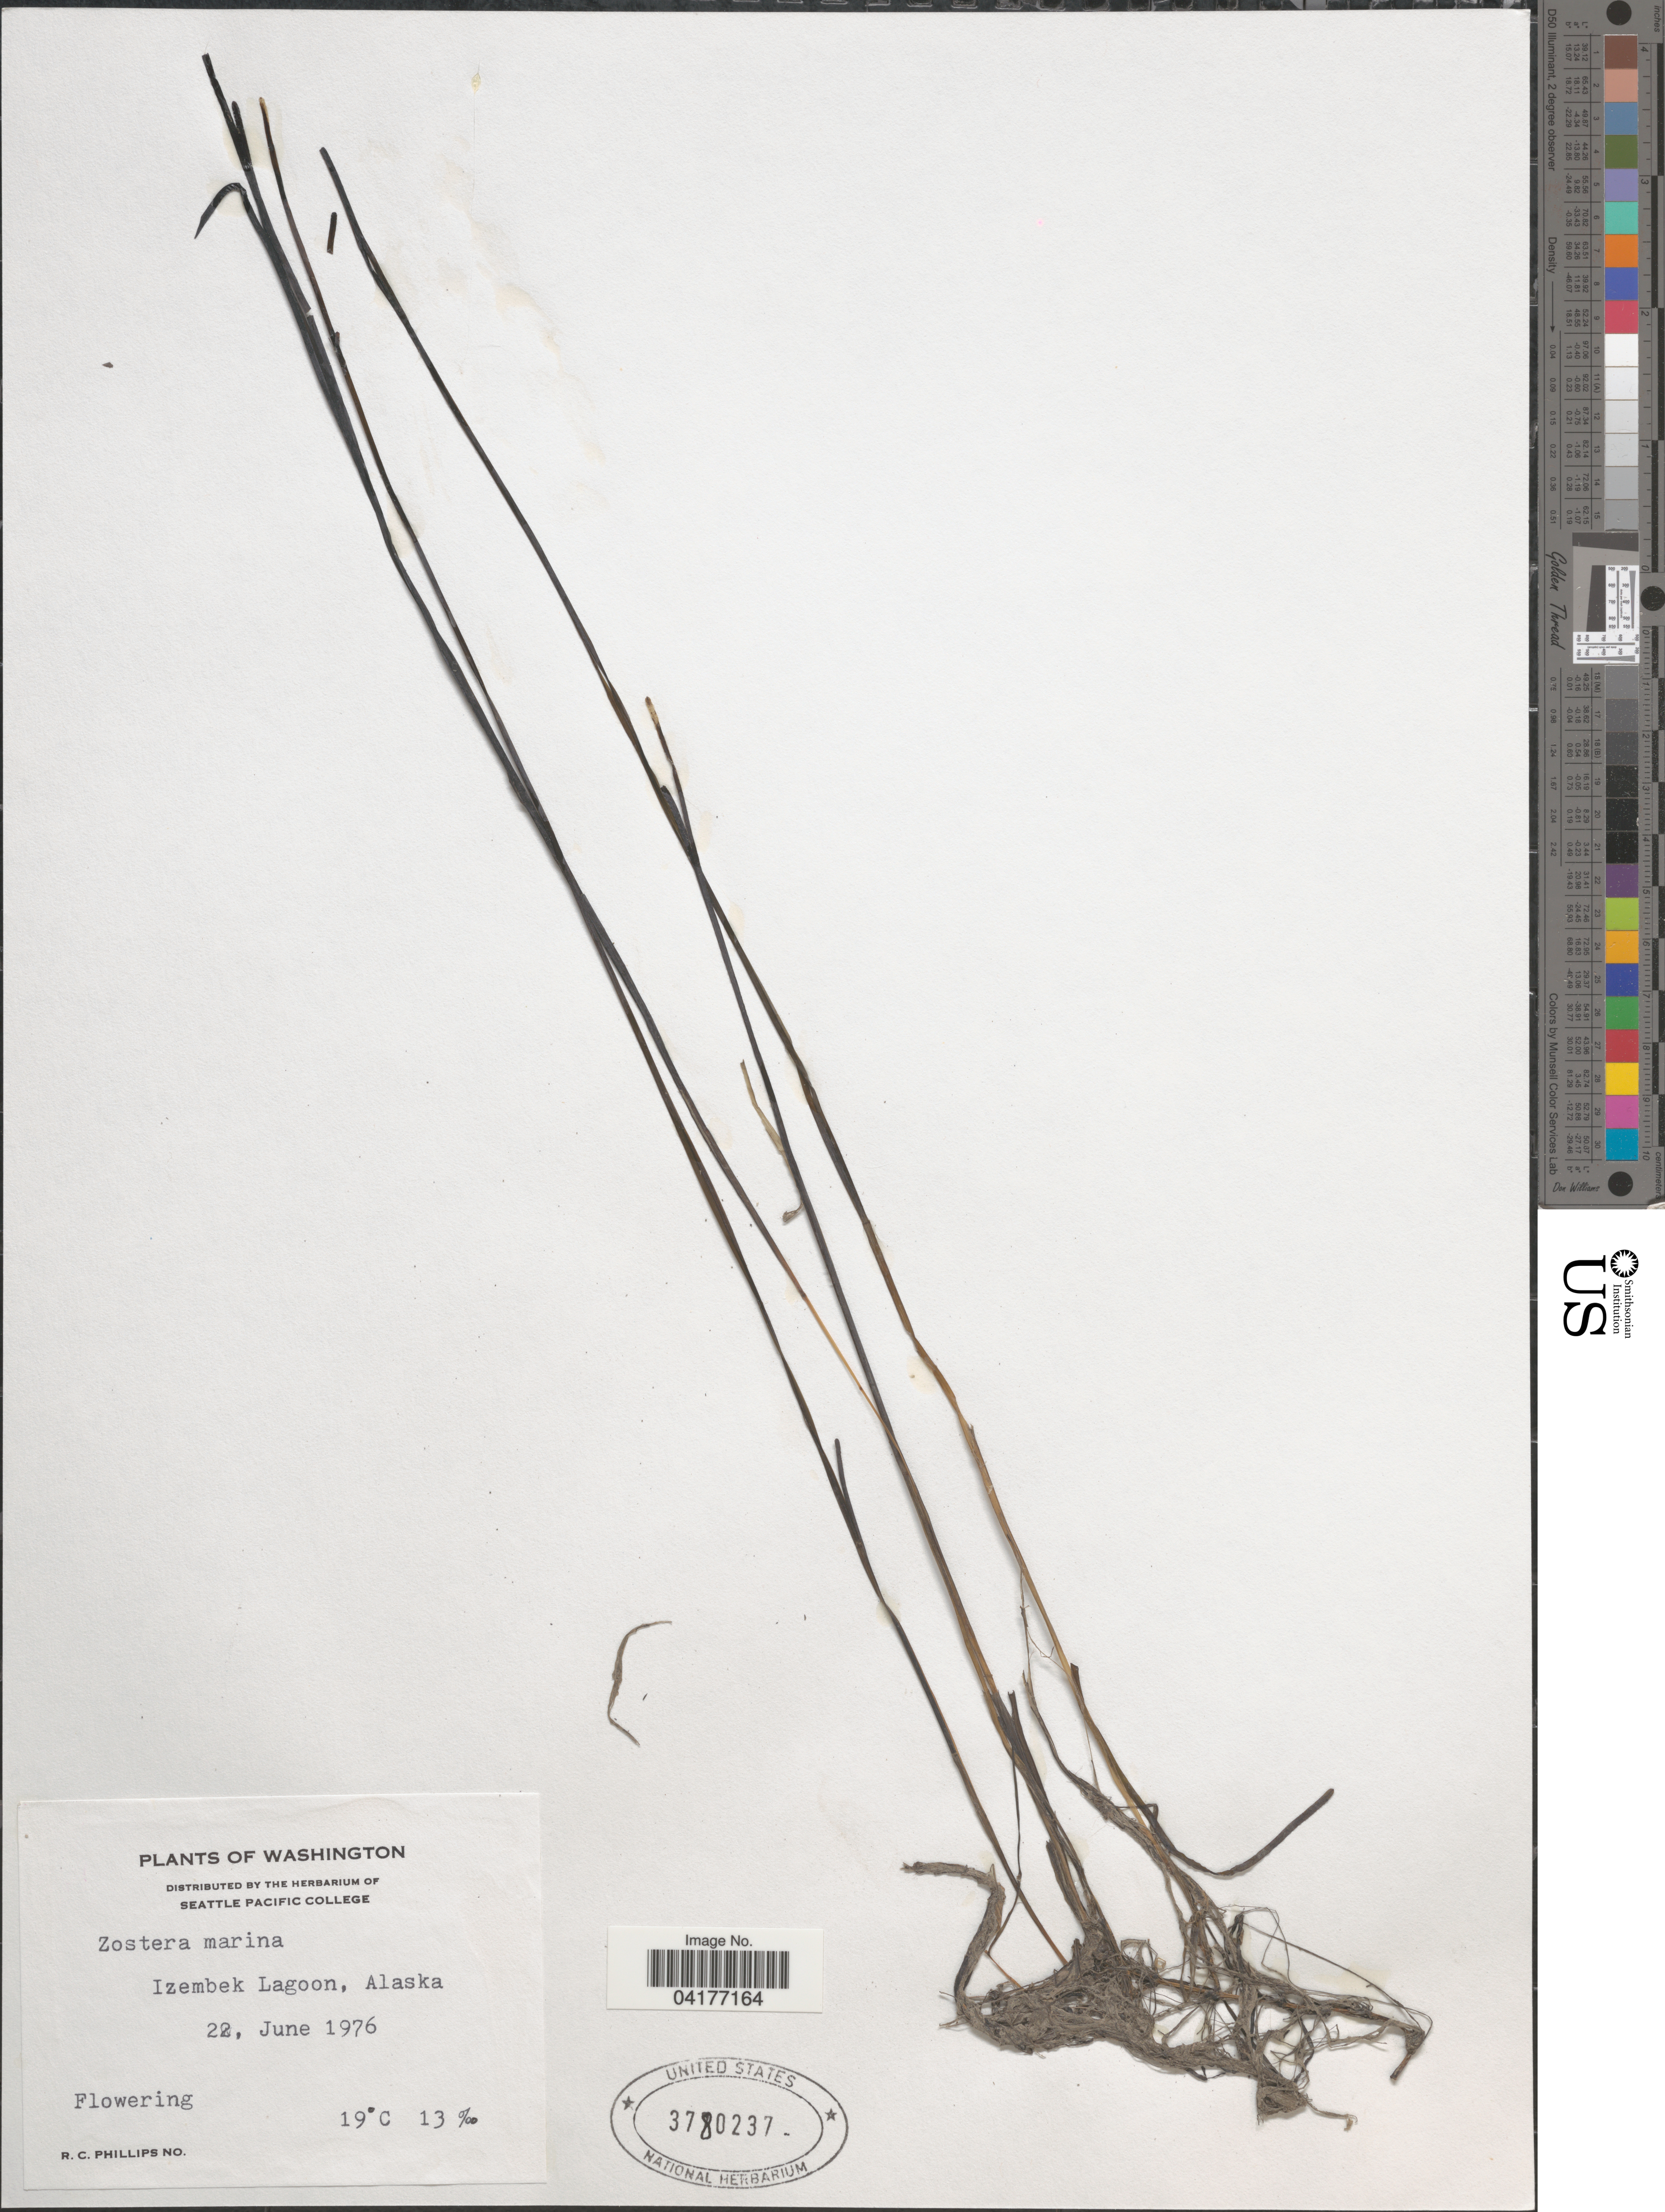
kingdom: Plantae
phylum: Tracheophyta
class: Liliopsida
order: Alismatales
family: Zosteraceae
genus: Zostera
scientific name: Zostera marina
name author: L.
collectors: R. C. Phillips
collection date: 1976-06-22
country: United States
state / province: Alaska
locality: Izembek Lagoon.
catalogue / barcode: US 3780237